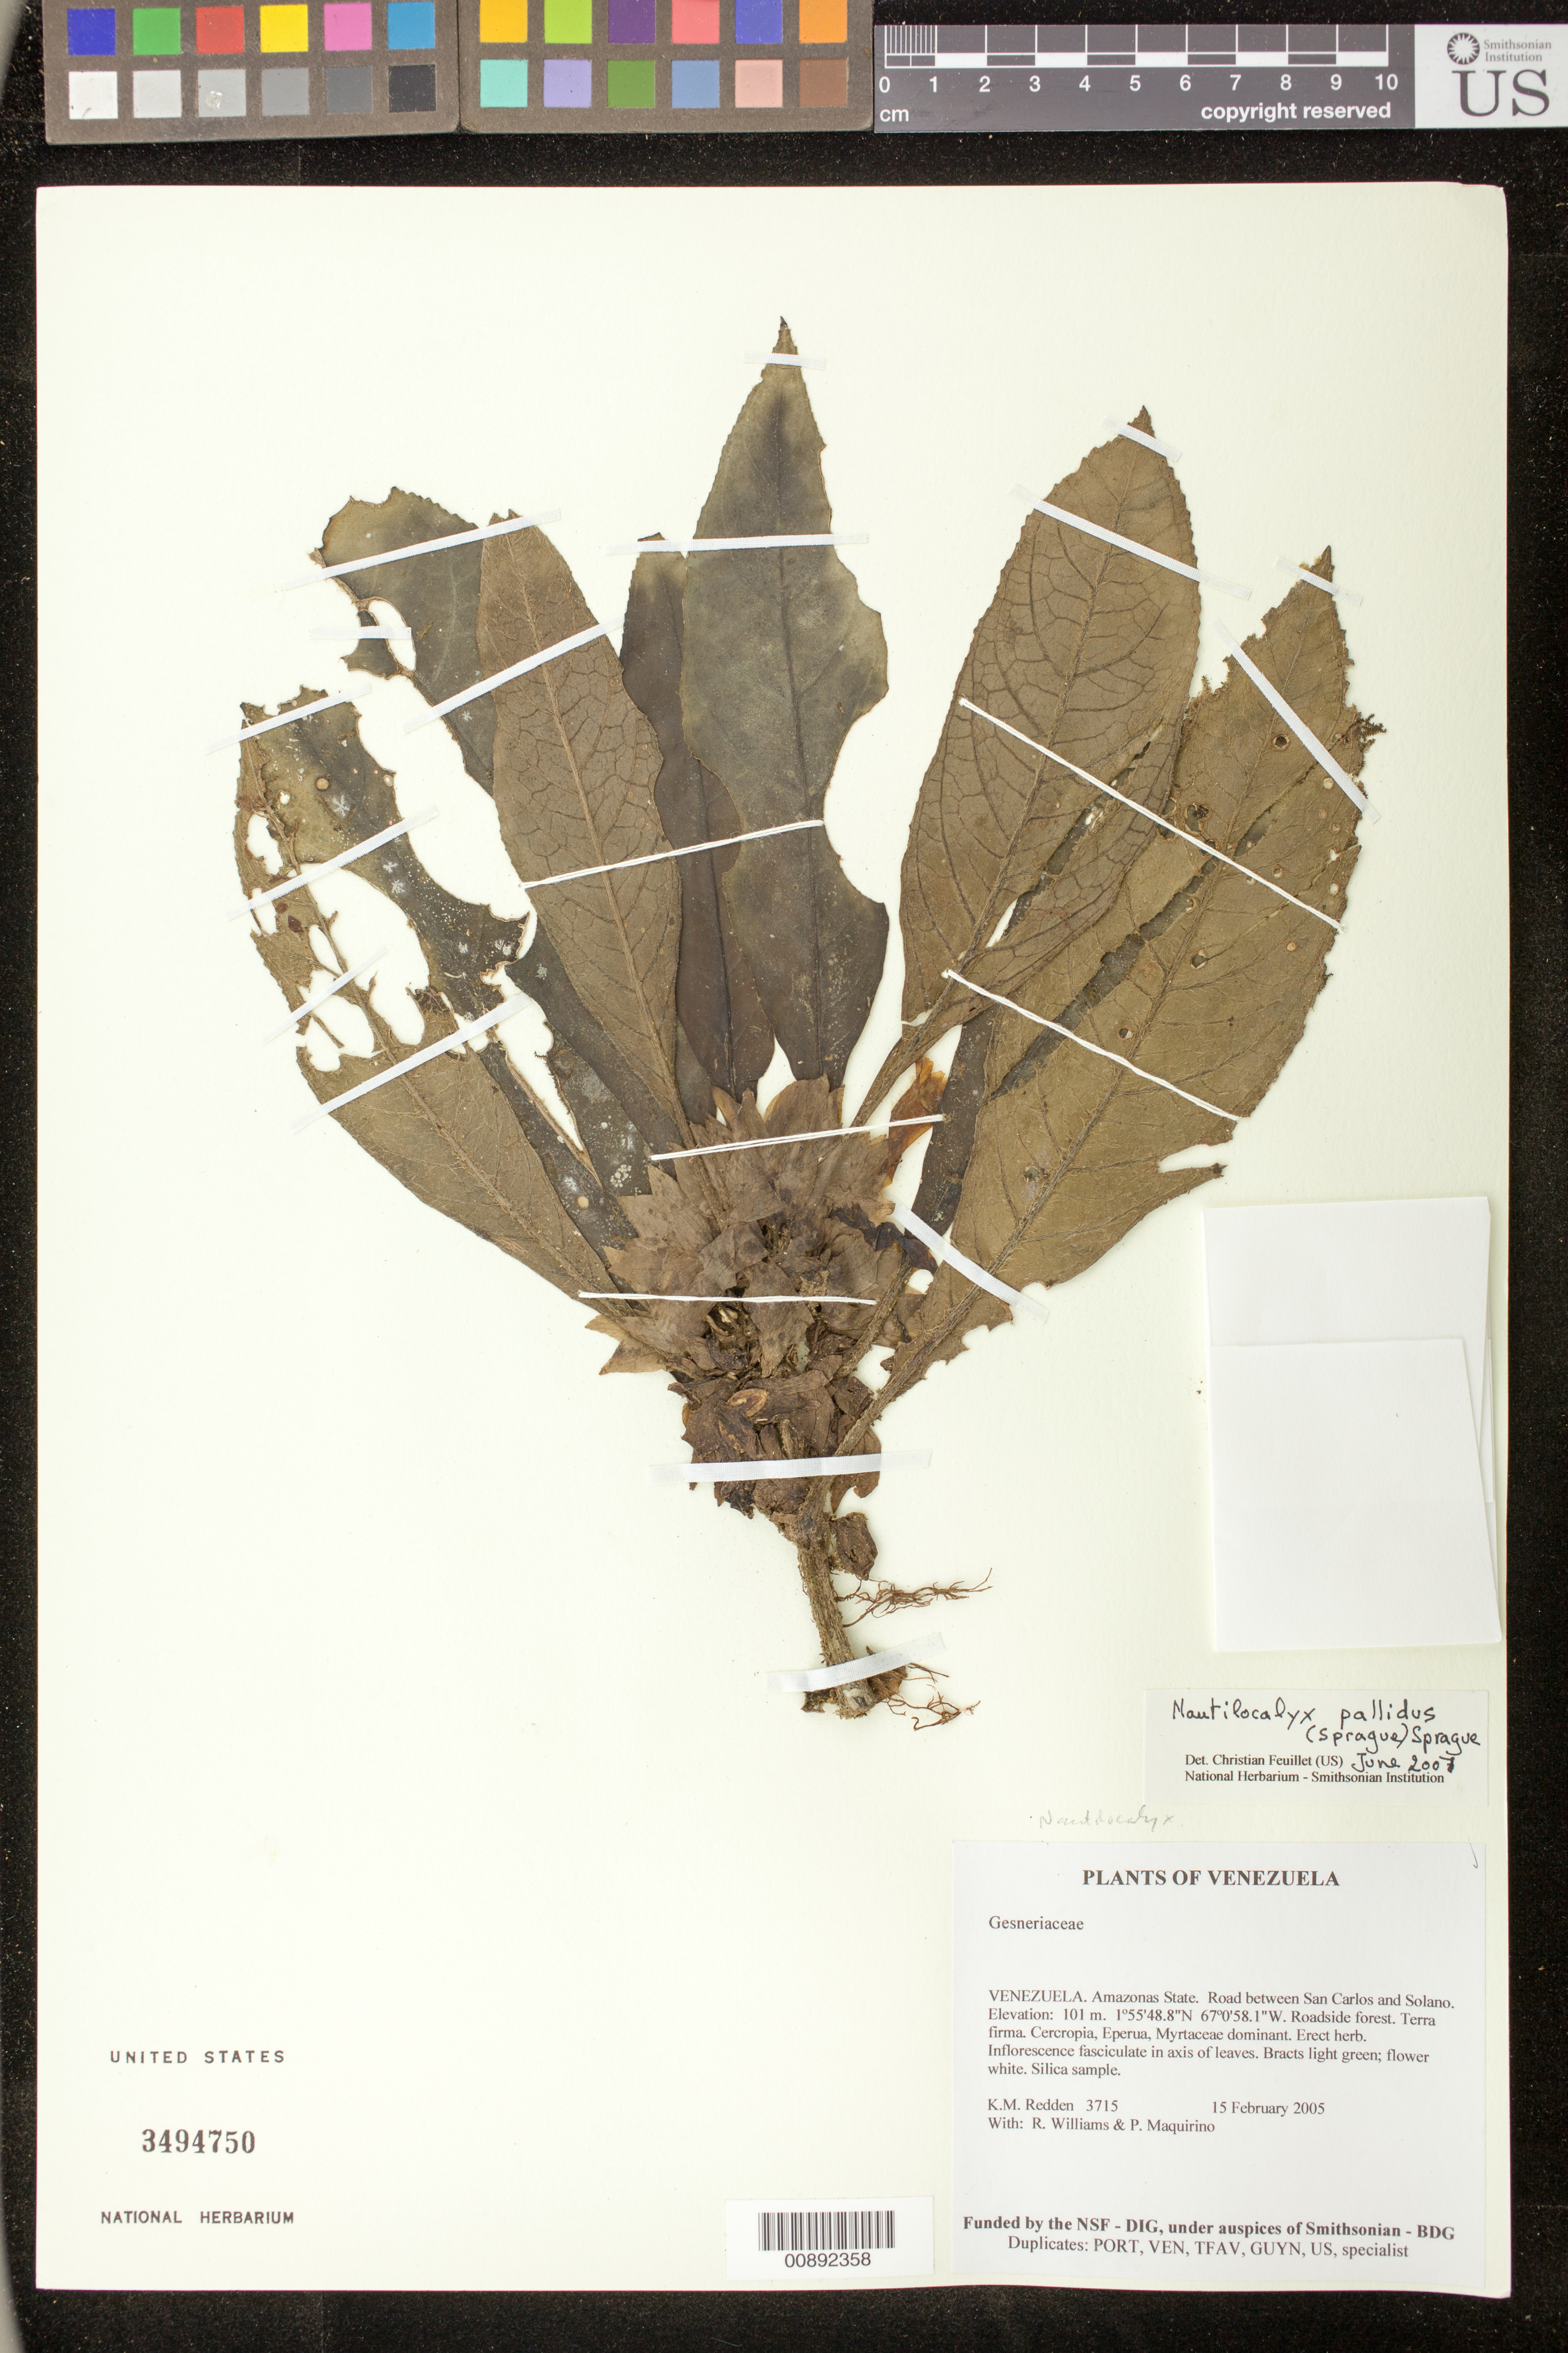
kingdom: Plantae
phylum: Tracheophyta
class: Magnoliopsida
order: Lamiales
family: Gesneriaceae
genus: Nautilocalyx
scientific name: Nautilocalyx pallidus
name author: (Sprague) C. Sprague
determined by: Feuillet, C.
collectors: K. M. Redden, R. Williams & P. Maquirino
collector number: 3715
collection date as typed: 15 Feb 2005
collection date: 2005-02-15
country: Venezuela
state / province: Amazonas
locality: Amazonas State. Road between San Carlos and Solano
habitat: Roadside forest. Terra firma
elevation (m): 101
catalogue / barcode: US 3494750